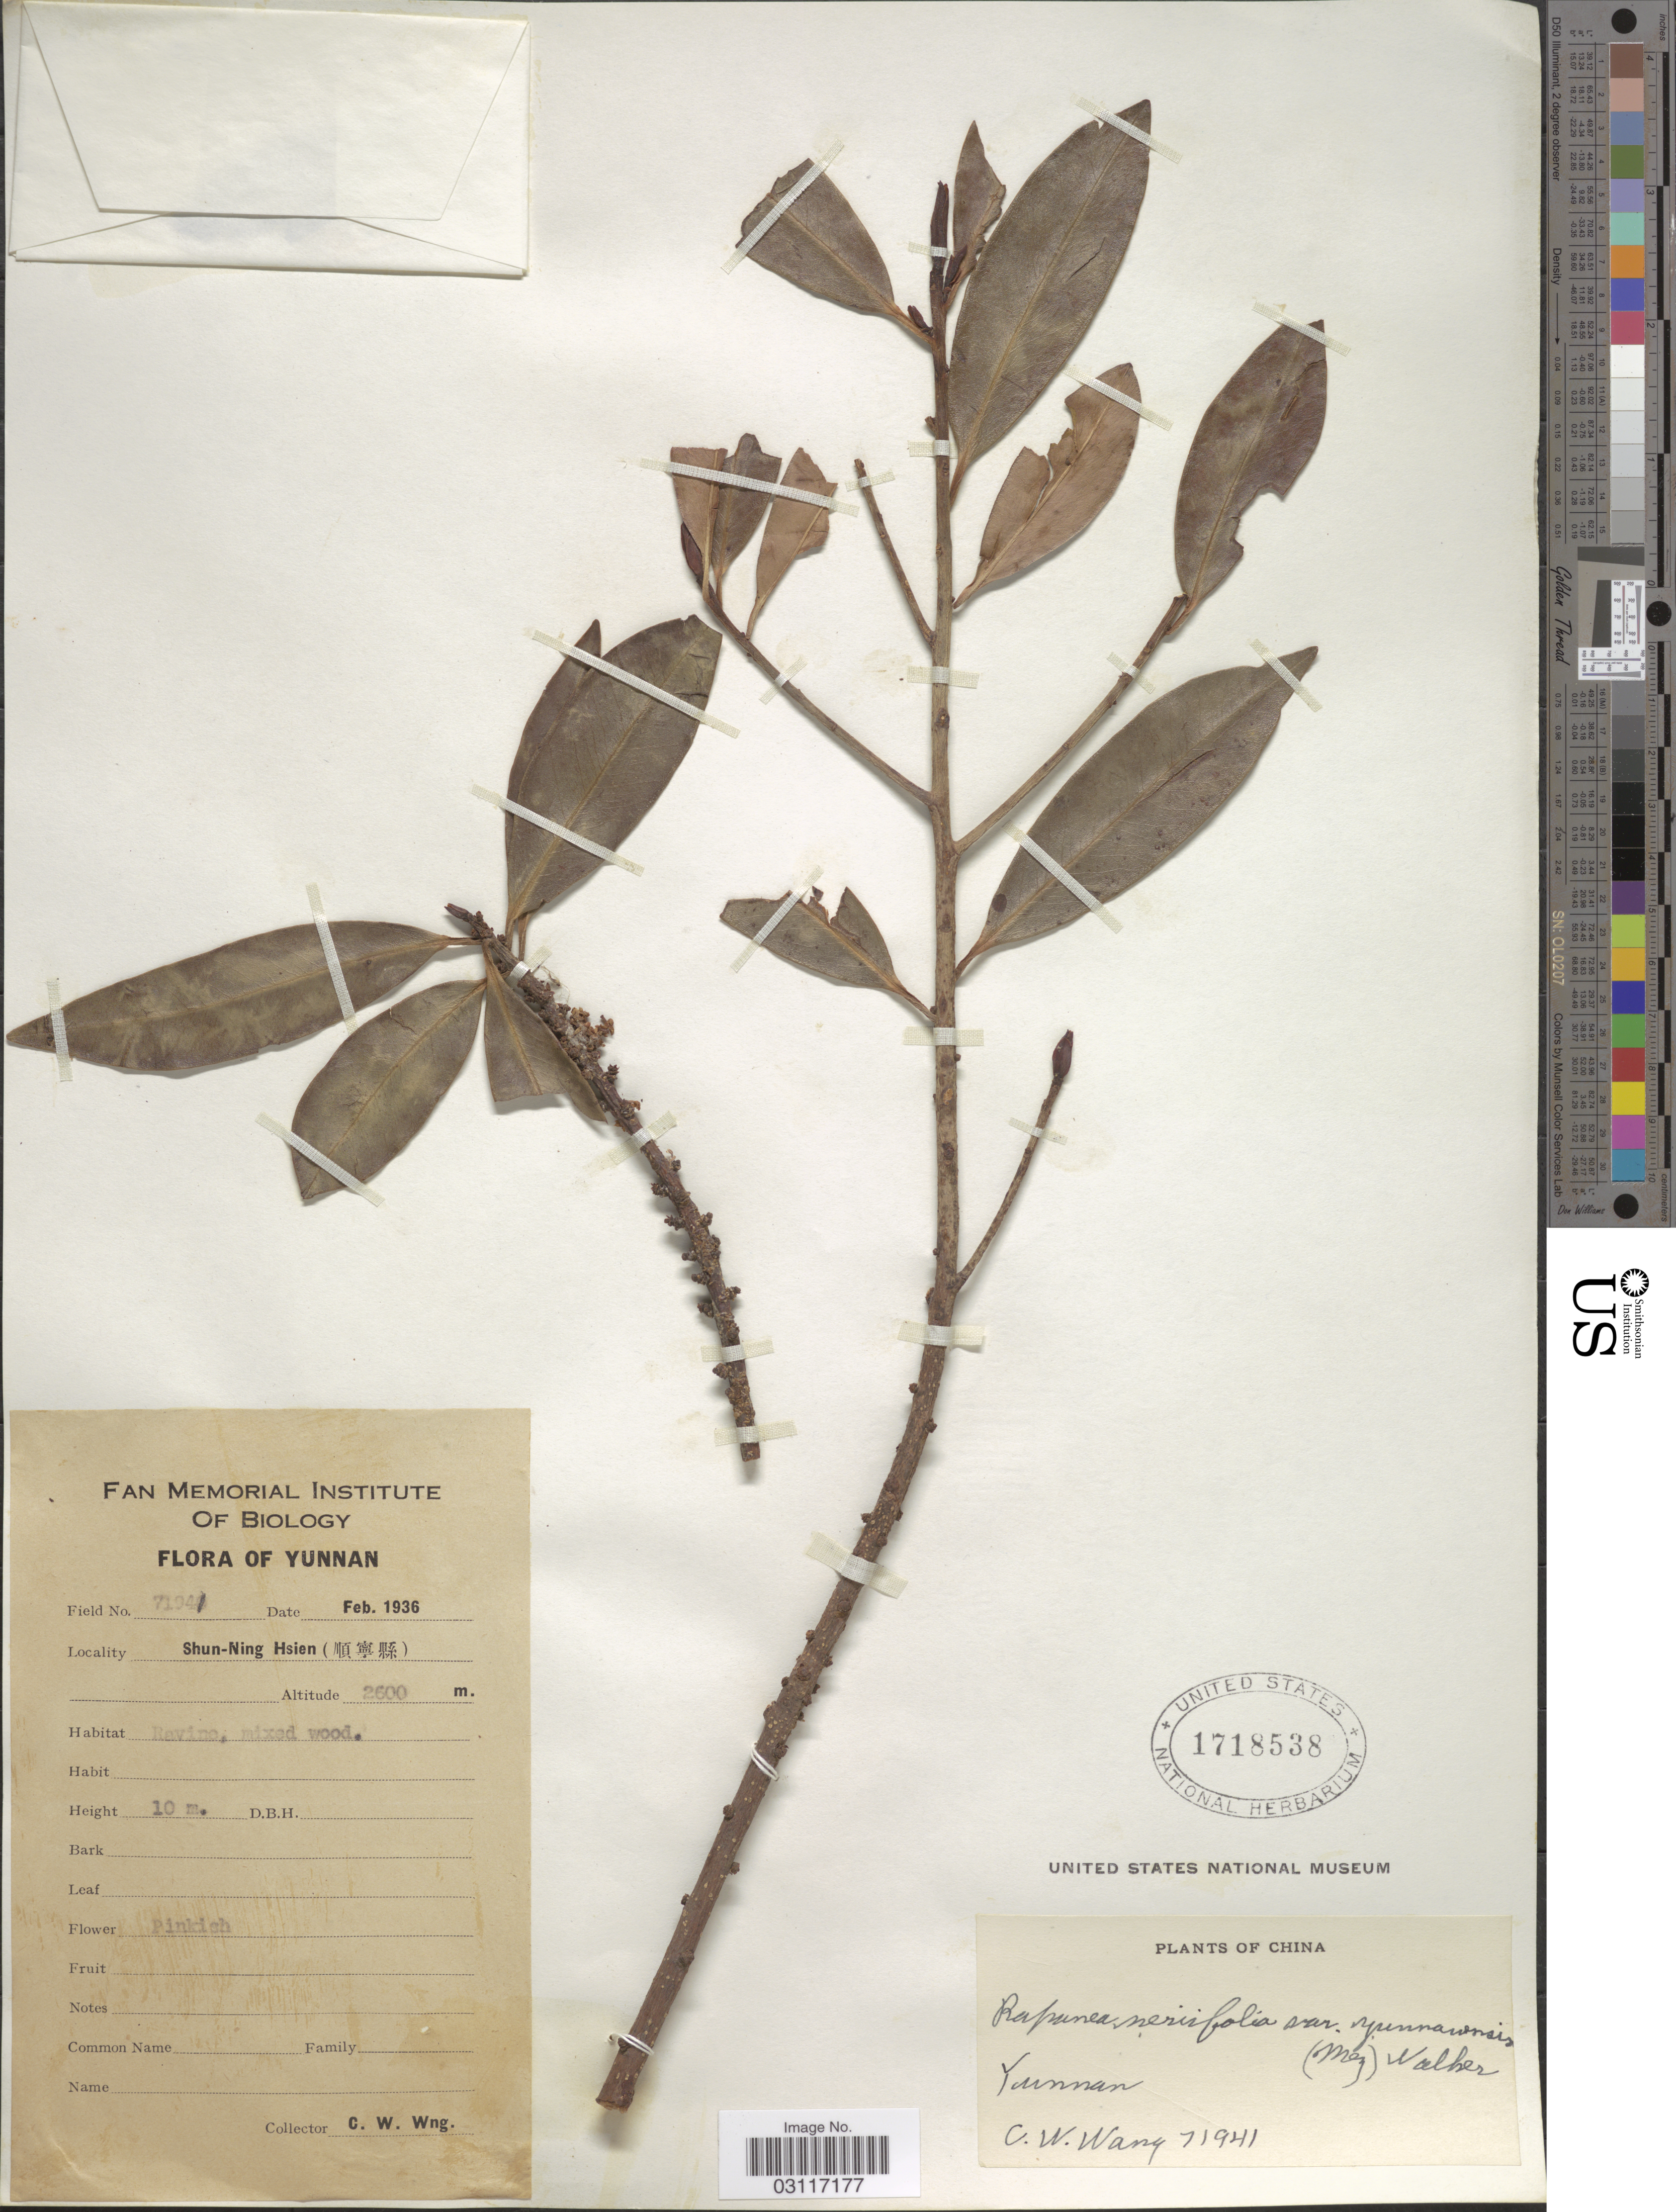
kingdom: Plantae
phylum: Tracheophyta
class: Magnoliopsida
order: Ericales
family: Primulaceae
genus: Myrsine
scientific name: Myrsine seguinii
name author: H. Lév.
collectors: C. W. Wang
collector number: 71941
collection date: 1936-02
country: China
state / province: Yunnan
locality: Shun-Ning Hsien.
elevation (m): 2600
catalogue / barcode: US 1718538